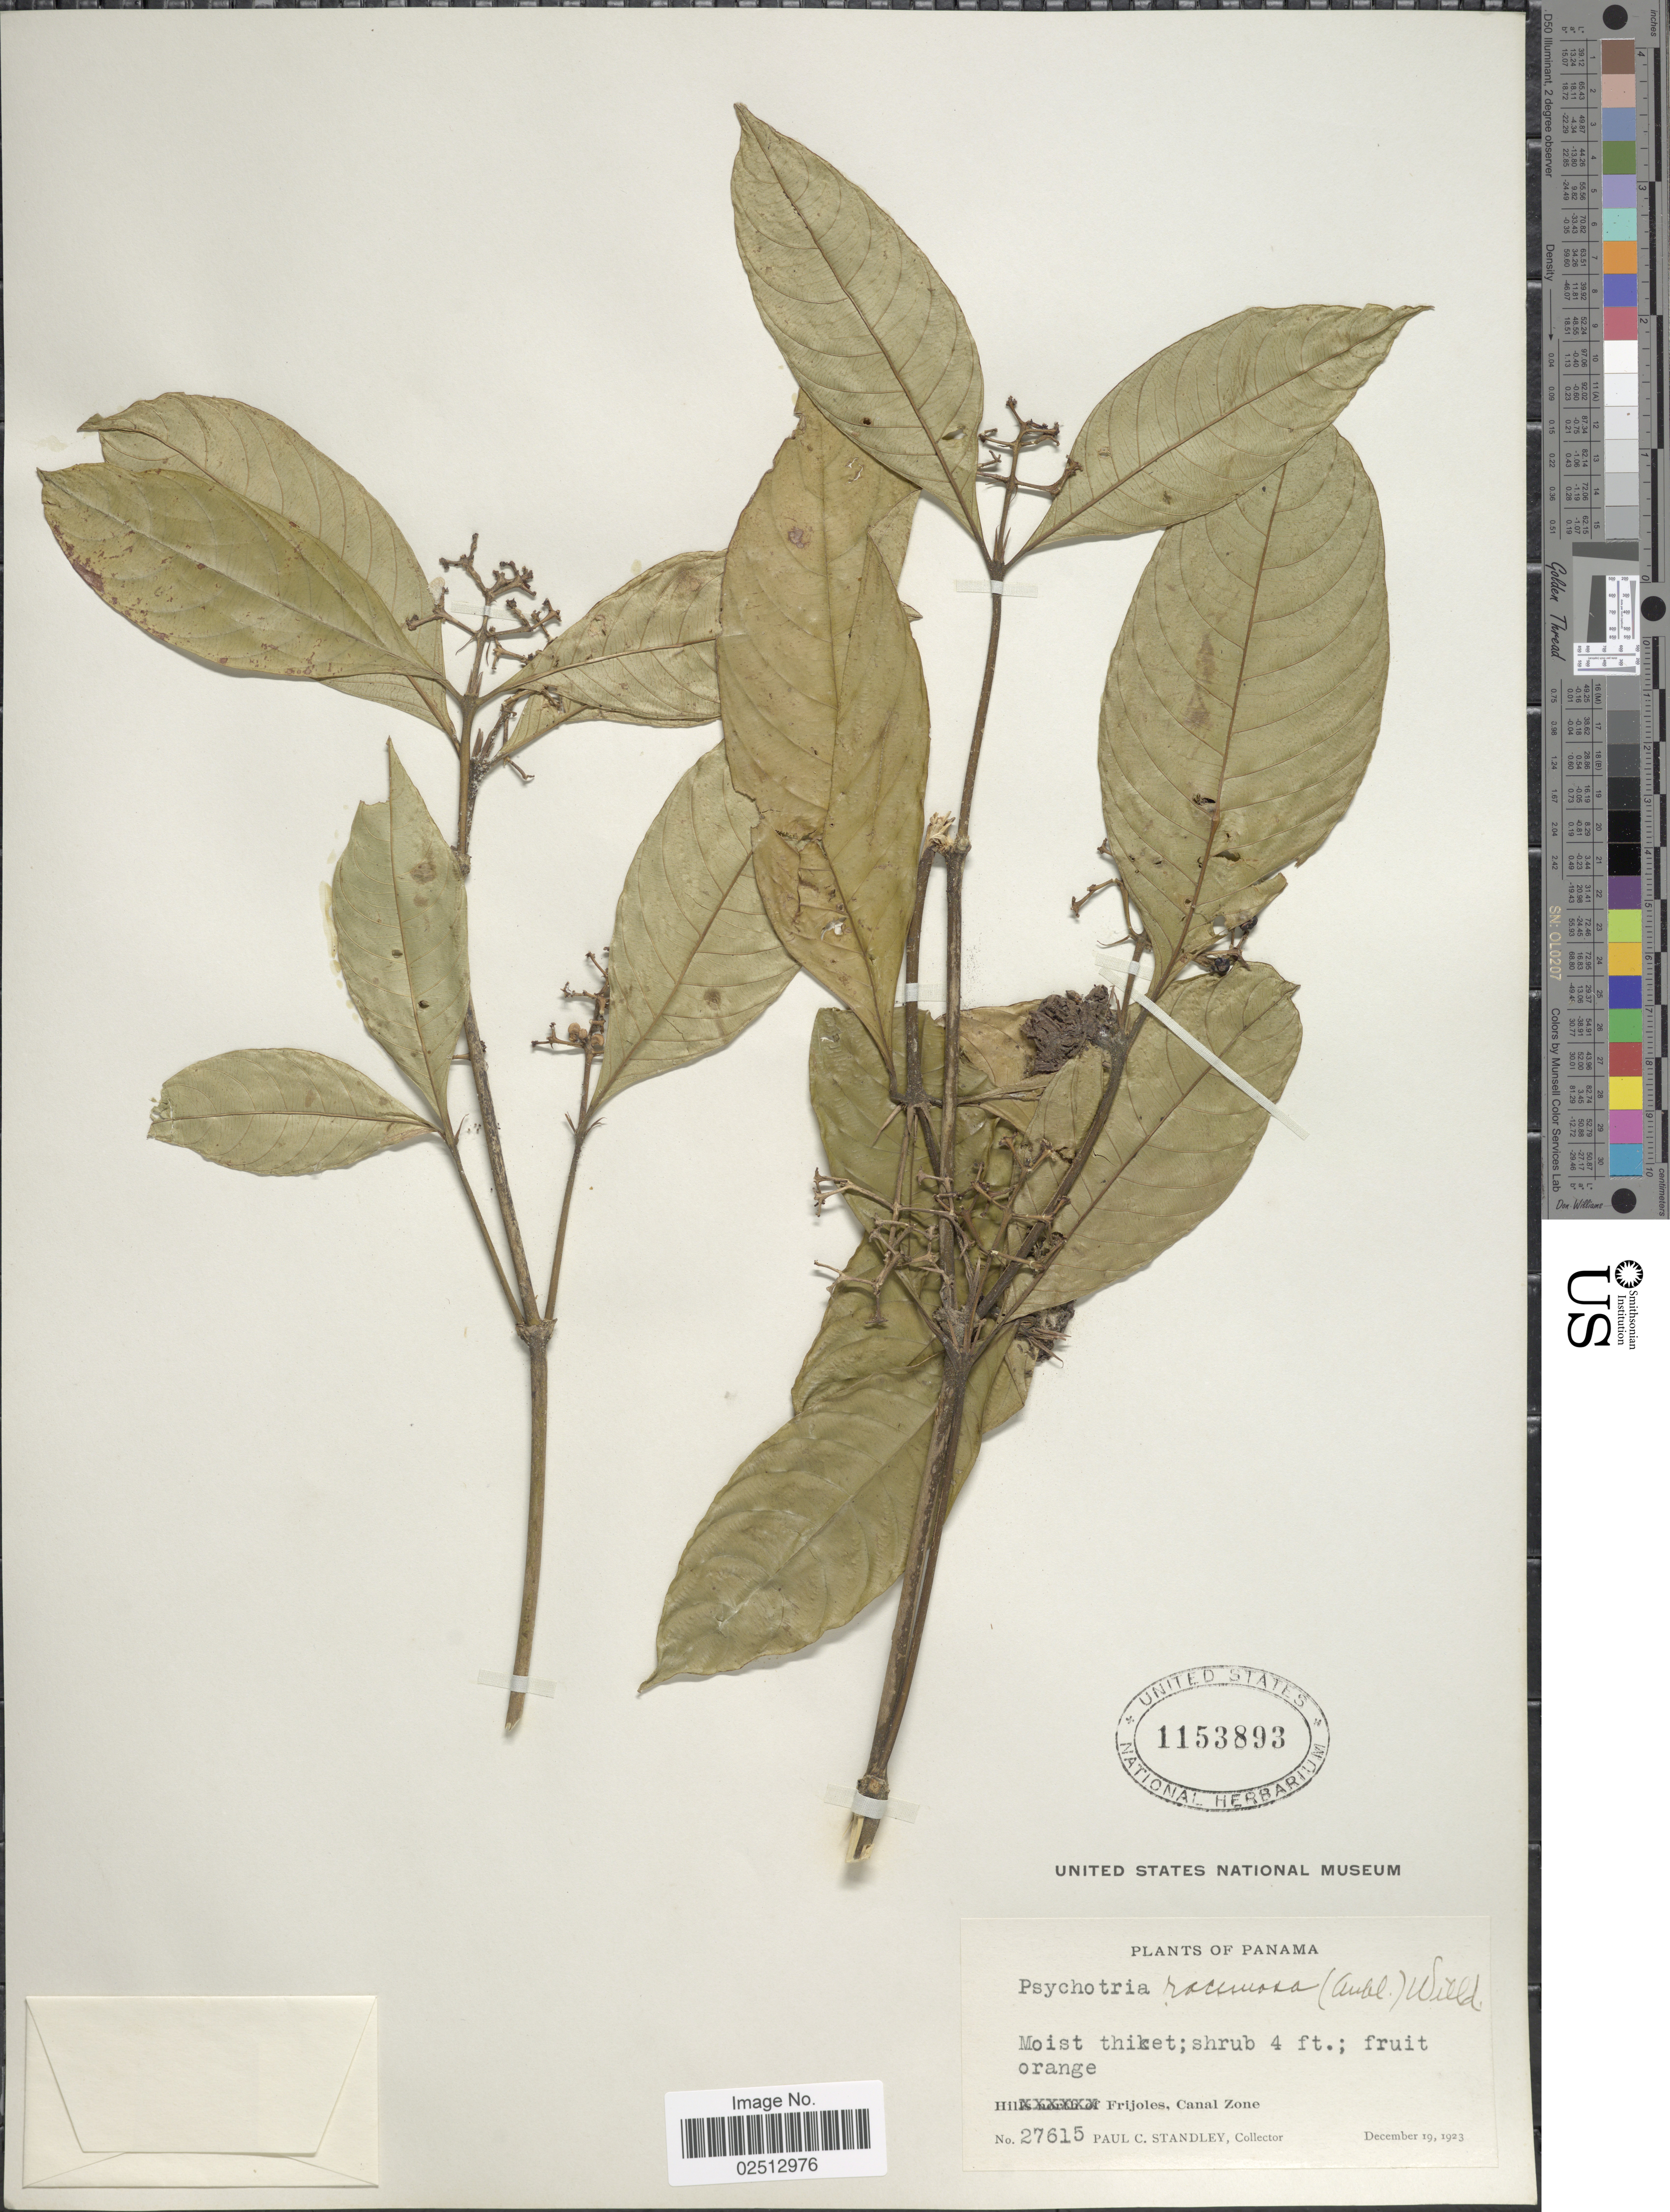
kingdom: Plantae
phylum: Tracheophyta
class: Magnoliopsida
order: Gentianales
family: Rubiaceae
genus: Psychotria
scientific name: Psychotria racemosa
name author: (Aubl.) Raeuschel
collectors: P. C. Standley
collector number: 27615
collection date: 1923-12-19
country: Panama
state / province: Colón / Panamá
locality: Moist thicket, Hills, Frijoles, Canal Zone.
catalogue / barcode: US 1153893